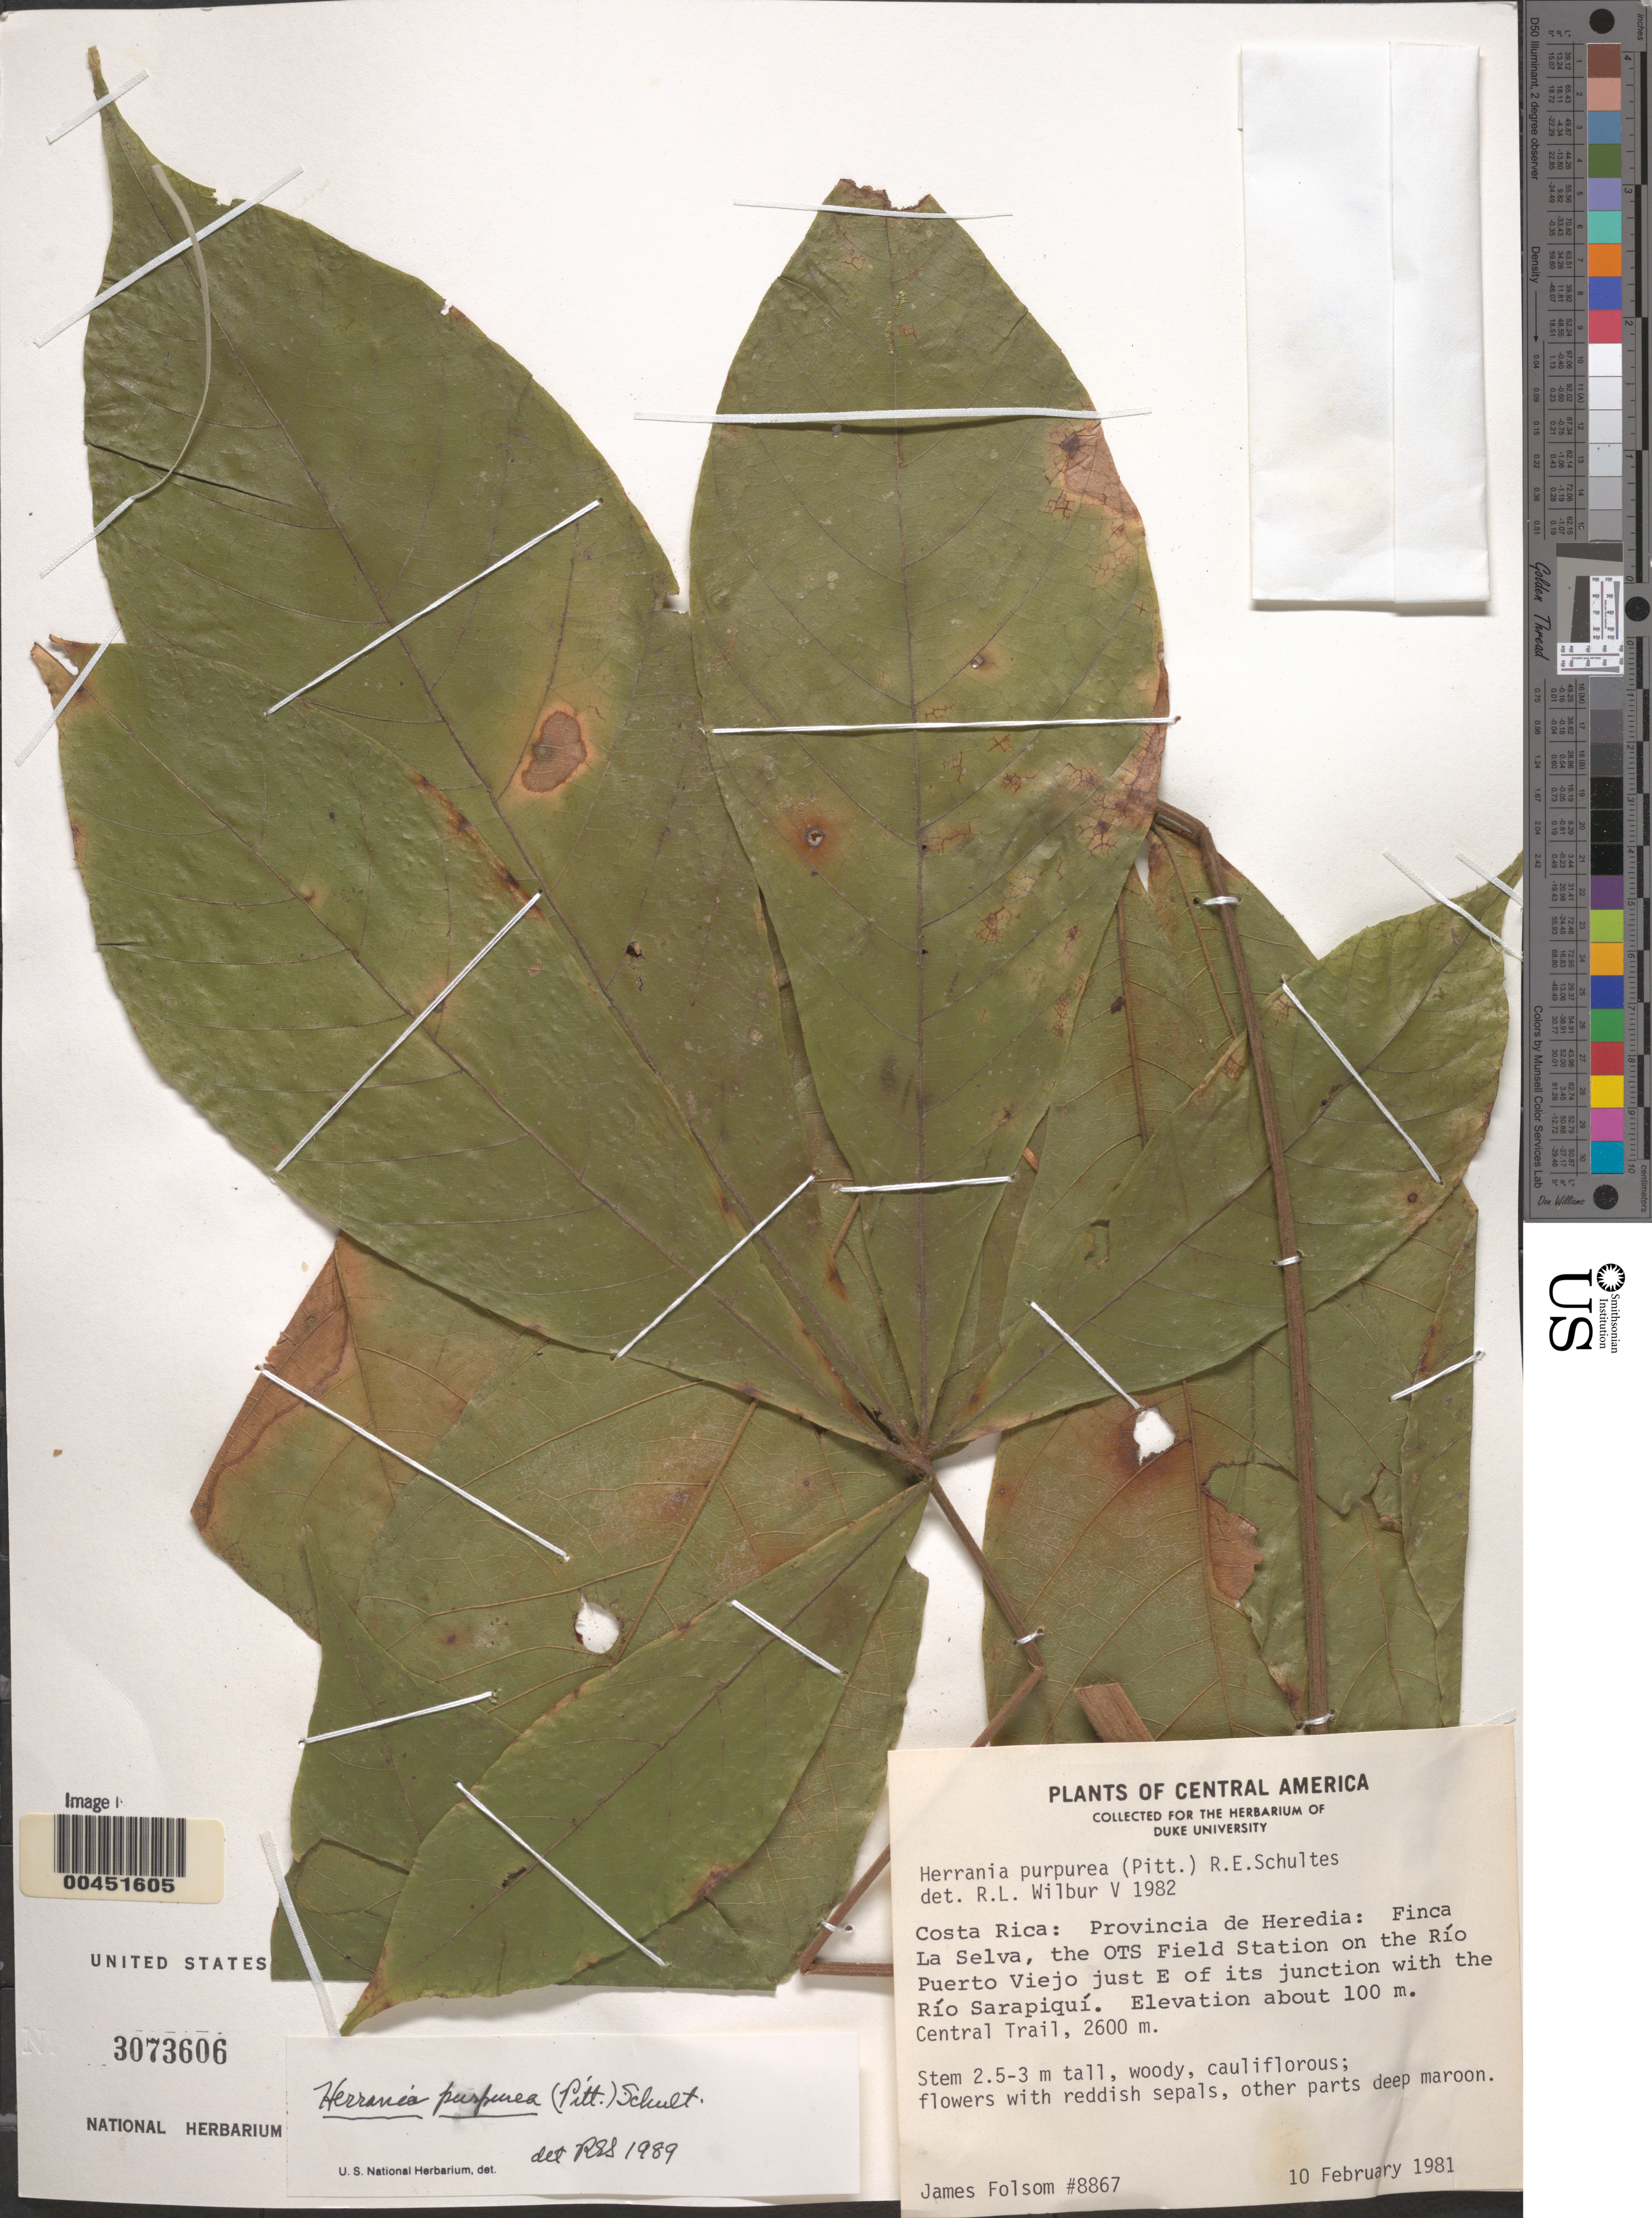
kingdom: Plantae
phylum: Tracheophyta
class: Magnoliopsida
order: Malvales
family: Malvaceae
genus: Theobroma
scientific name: Theobroma purpureum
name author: Pittier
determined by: Dorr, L. J., (BOT), Smithsonian Institution - National Museum of Natural History (UNITED STATES)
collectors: J. P. Folsom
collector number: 8867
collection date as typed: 10 Feb 1981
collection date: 1981-02-10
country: Costa Rica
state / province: Heredia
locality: Finca La Selva, the OTS FIeld Station on the Río Puerto Viejo just E of its junction with the Río Sarapiquí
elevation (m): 100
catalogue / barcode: US 3073606